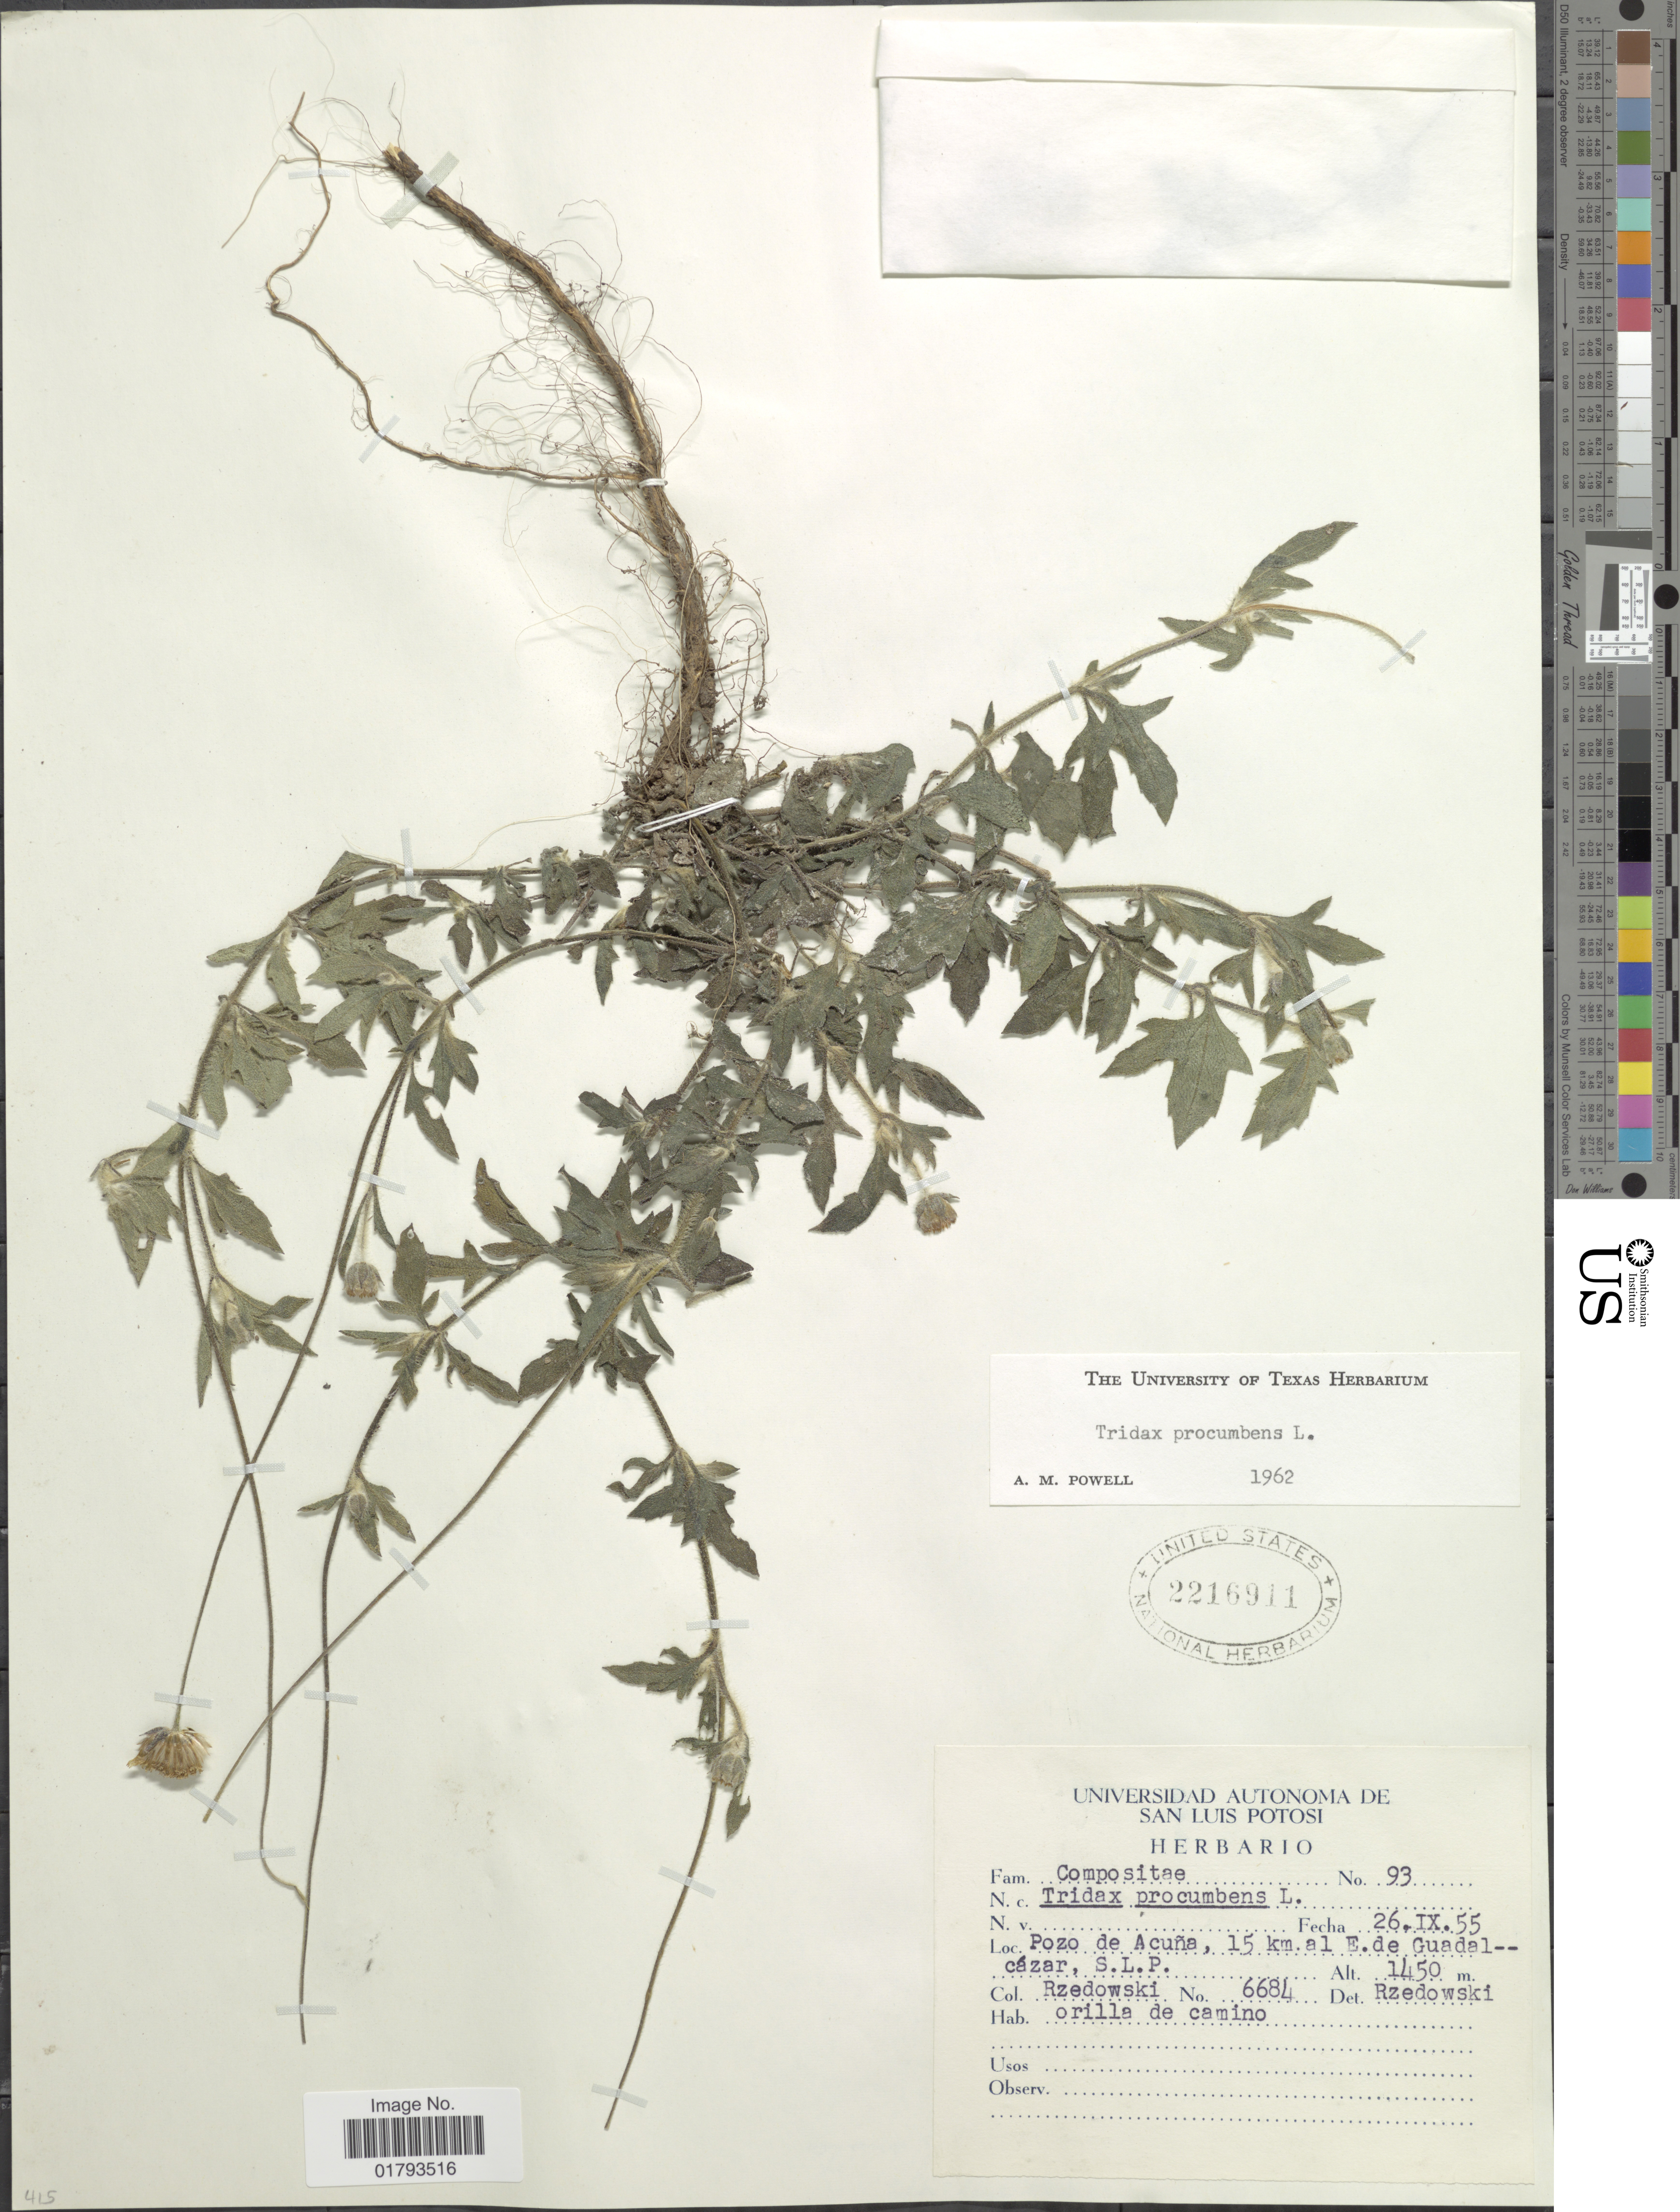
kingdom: Plantae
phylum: Tracheophyta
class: Magnoliopsida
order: Asterales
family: Asteraceae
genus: Tridax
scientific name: Tridax procumbens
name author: L.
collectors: Rzedowski, --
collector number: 6684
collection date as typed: Transcribed d/m/y: 26/9/55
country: Mexico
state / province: San Luis Potosí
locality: Pozo de Acuna, 15 km al E. de Guadalcazar, S. L. P.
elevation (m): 1450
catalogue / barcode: US 2216911